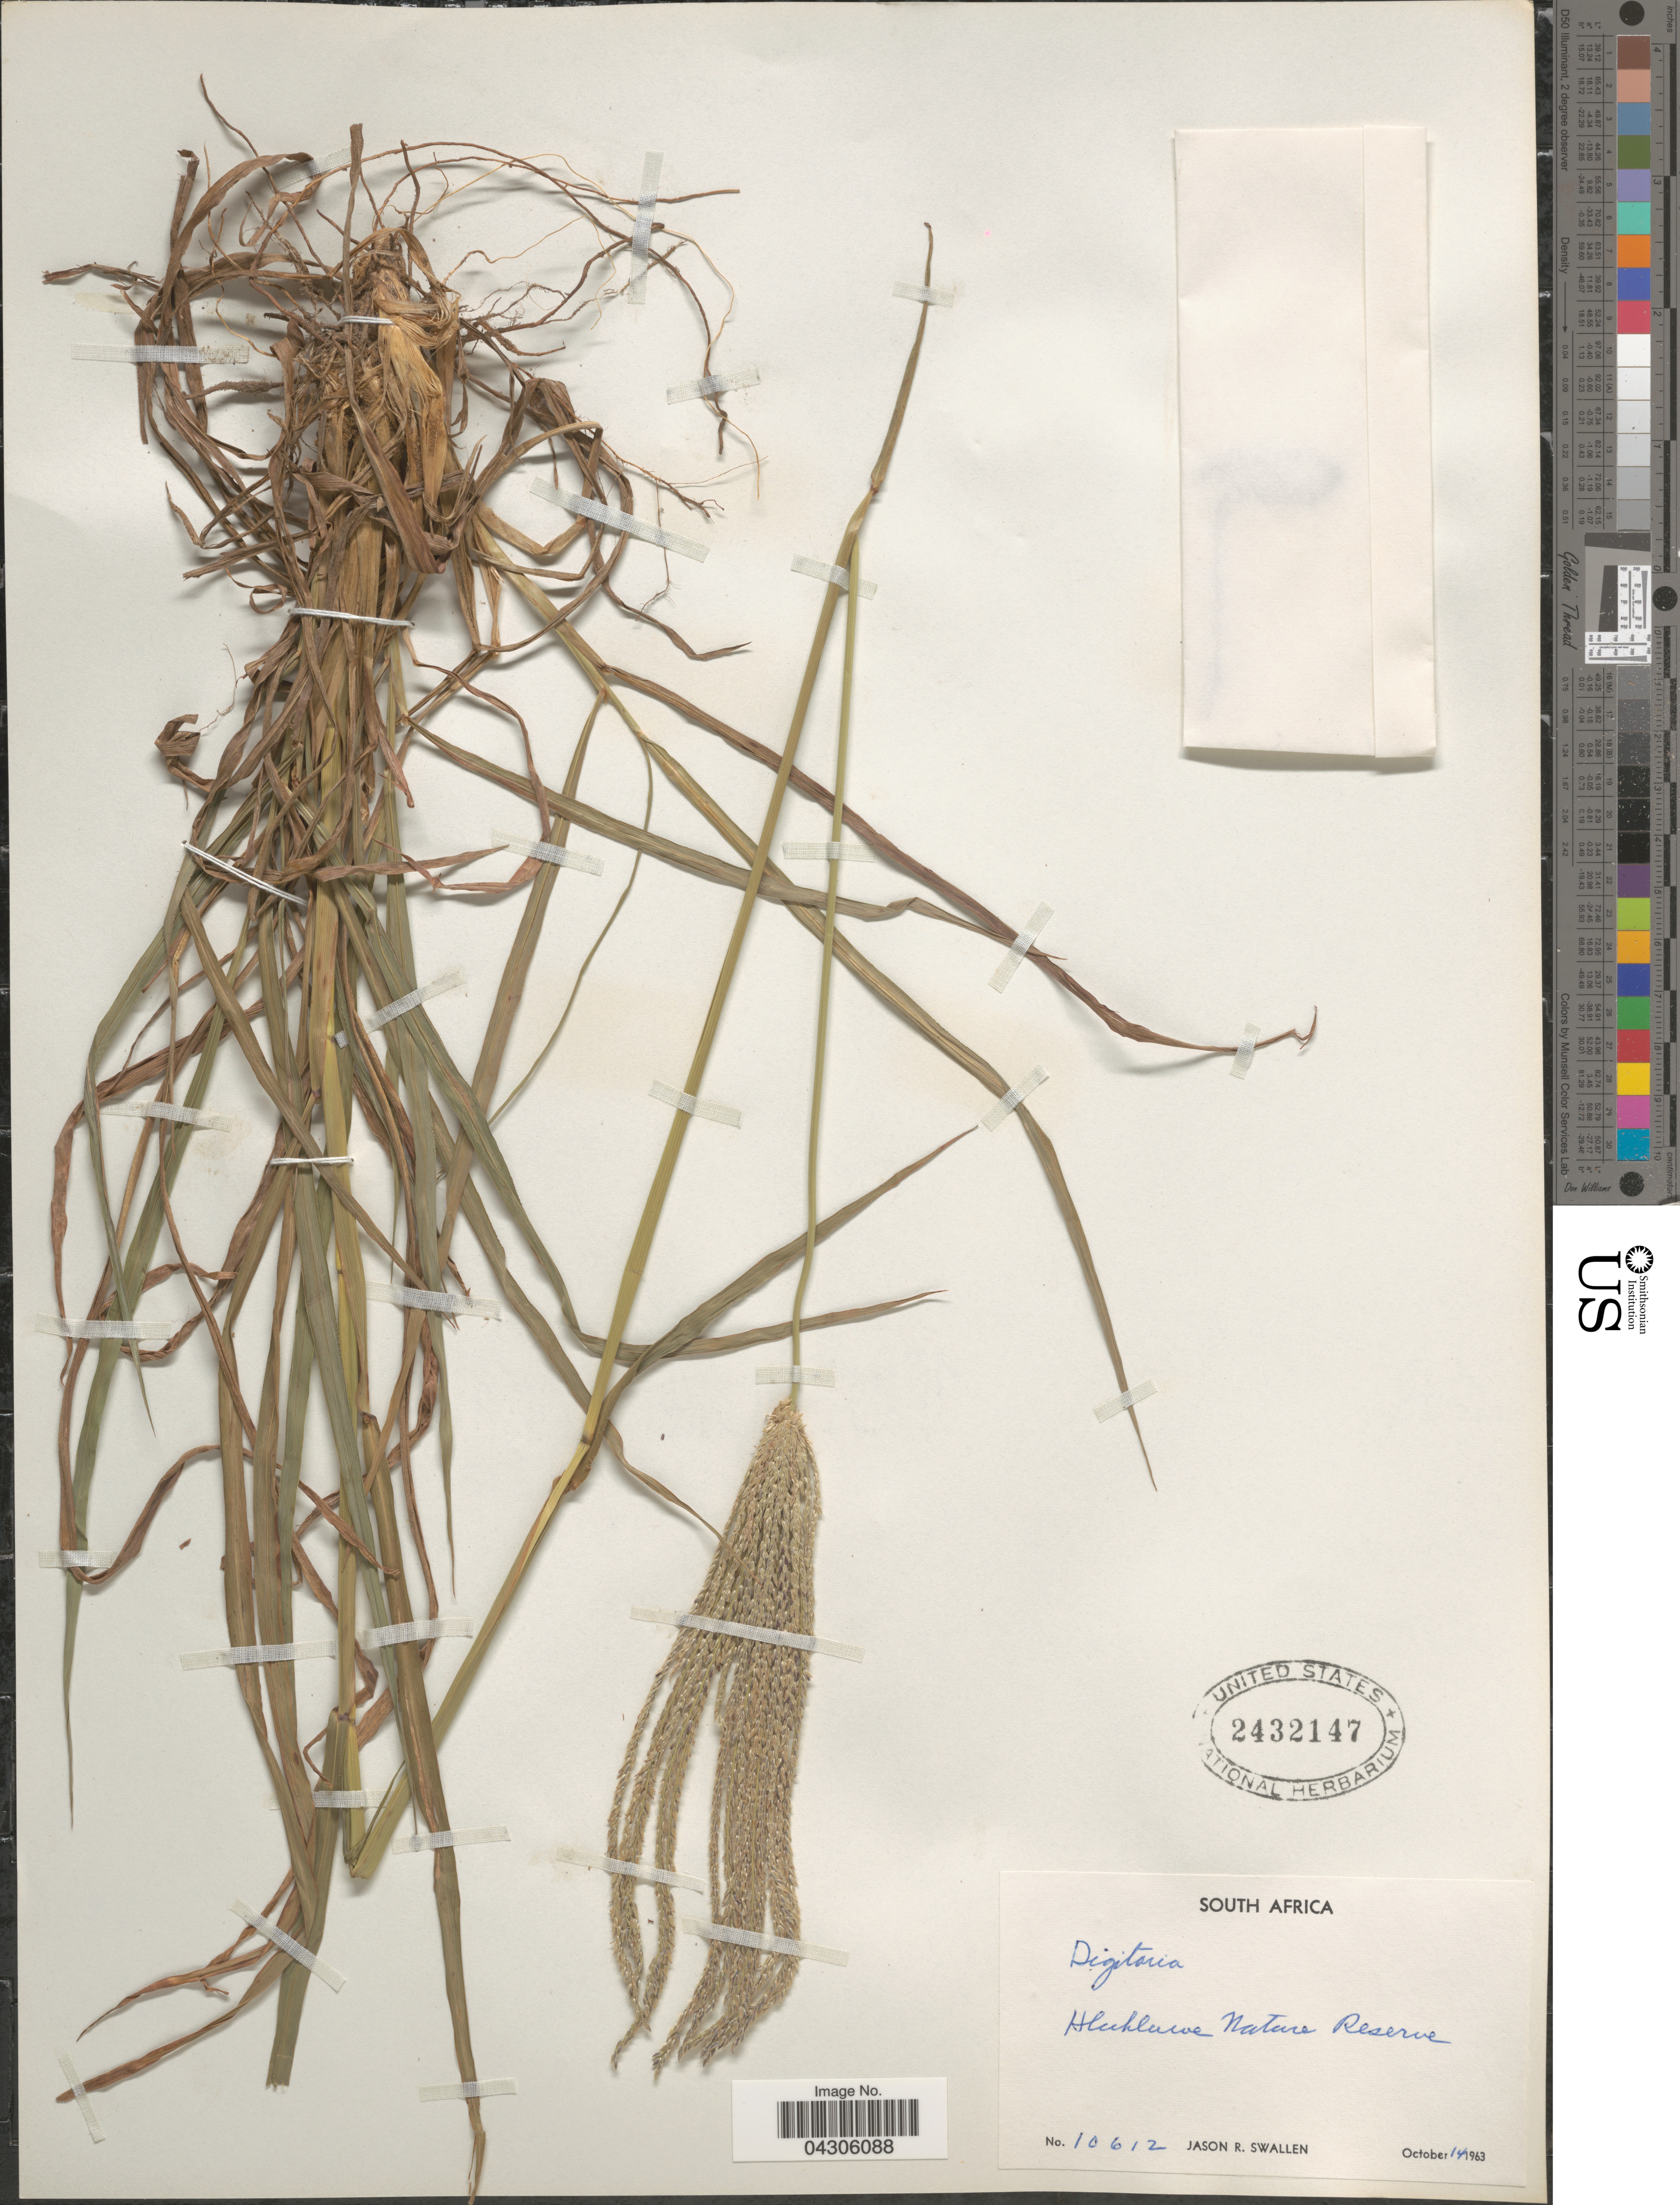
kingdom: Plantae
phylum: Tracheophyta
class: Liliopsida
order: Poales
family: Poaceae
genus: Digitaria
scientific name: Digitaria sp.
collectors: J. R. Swallen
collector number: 10612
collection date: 1963-10-14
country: South Africa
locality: Hluhluwe Nature Reserve.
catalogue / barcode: US 2432147